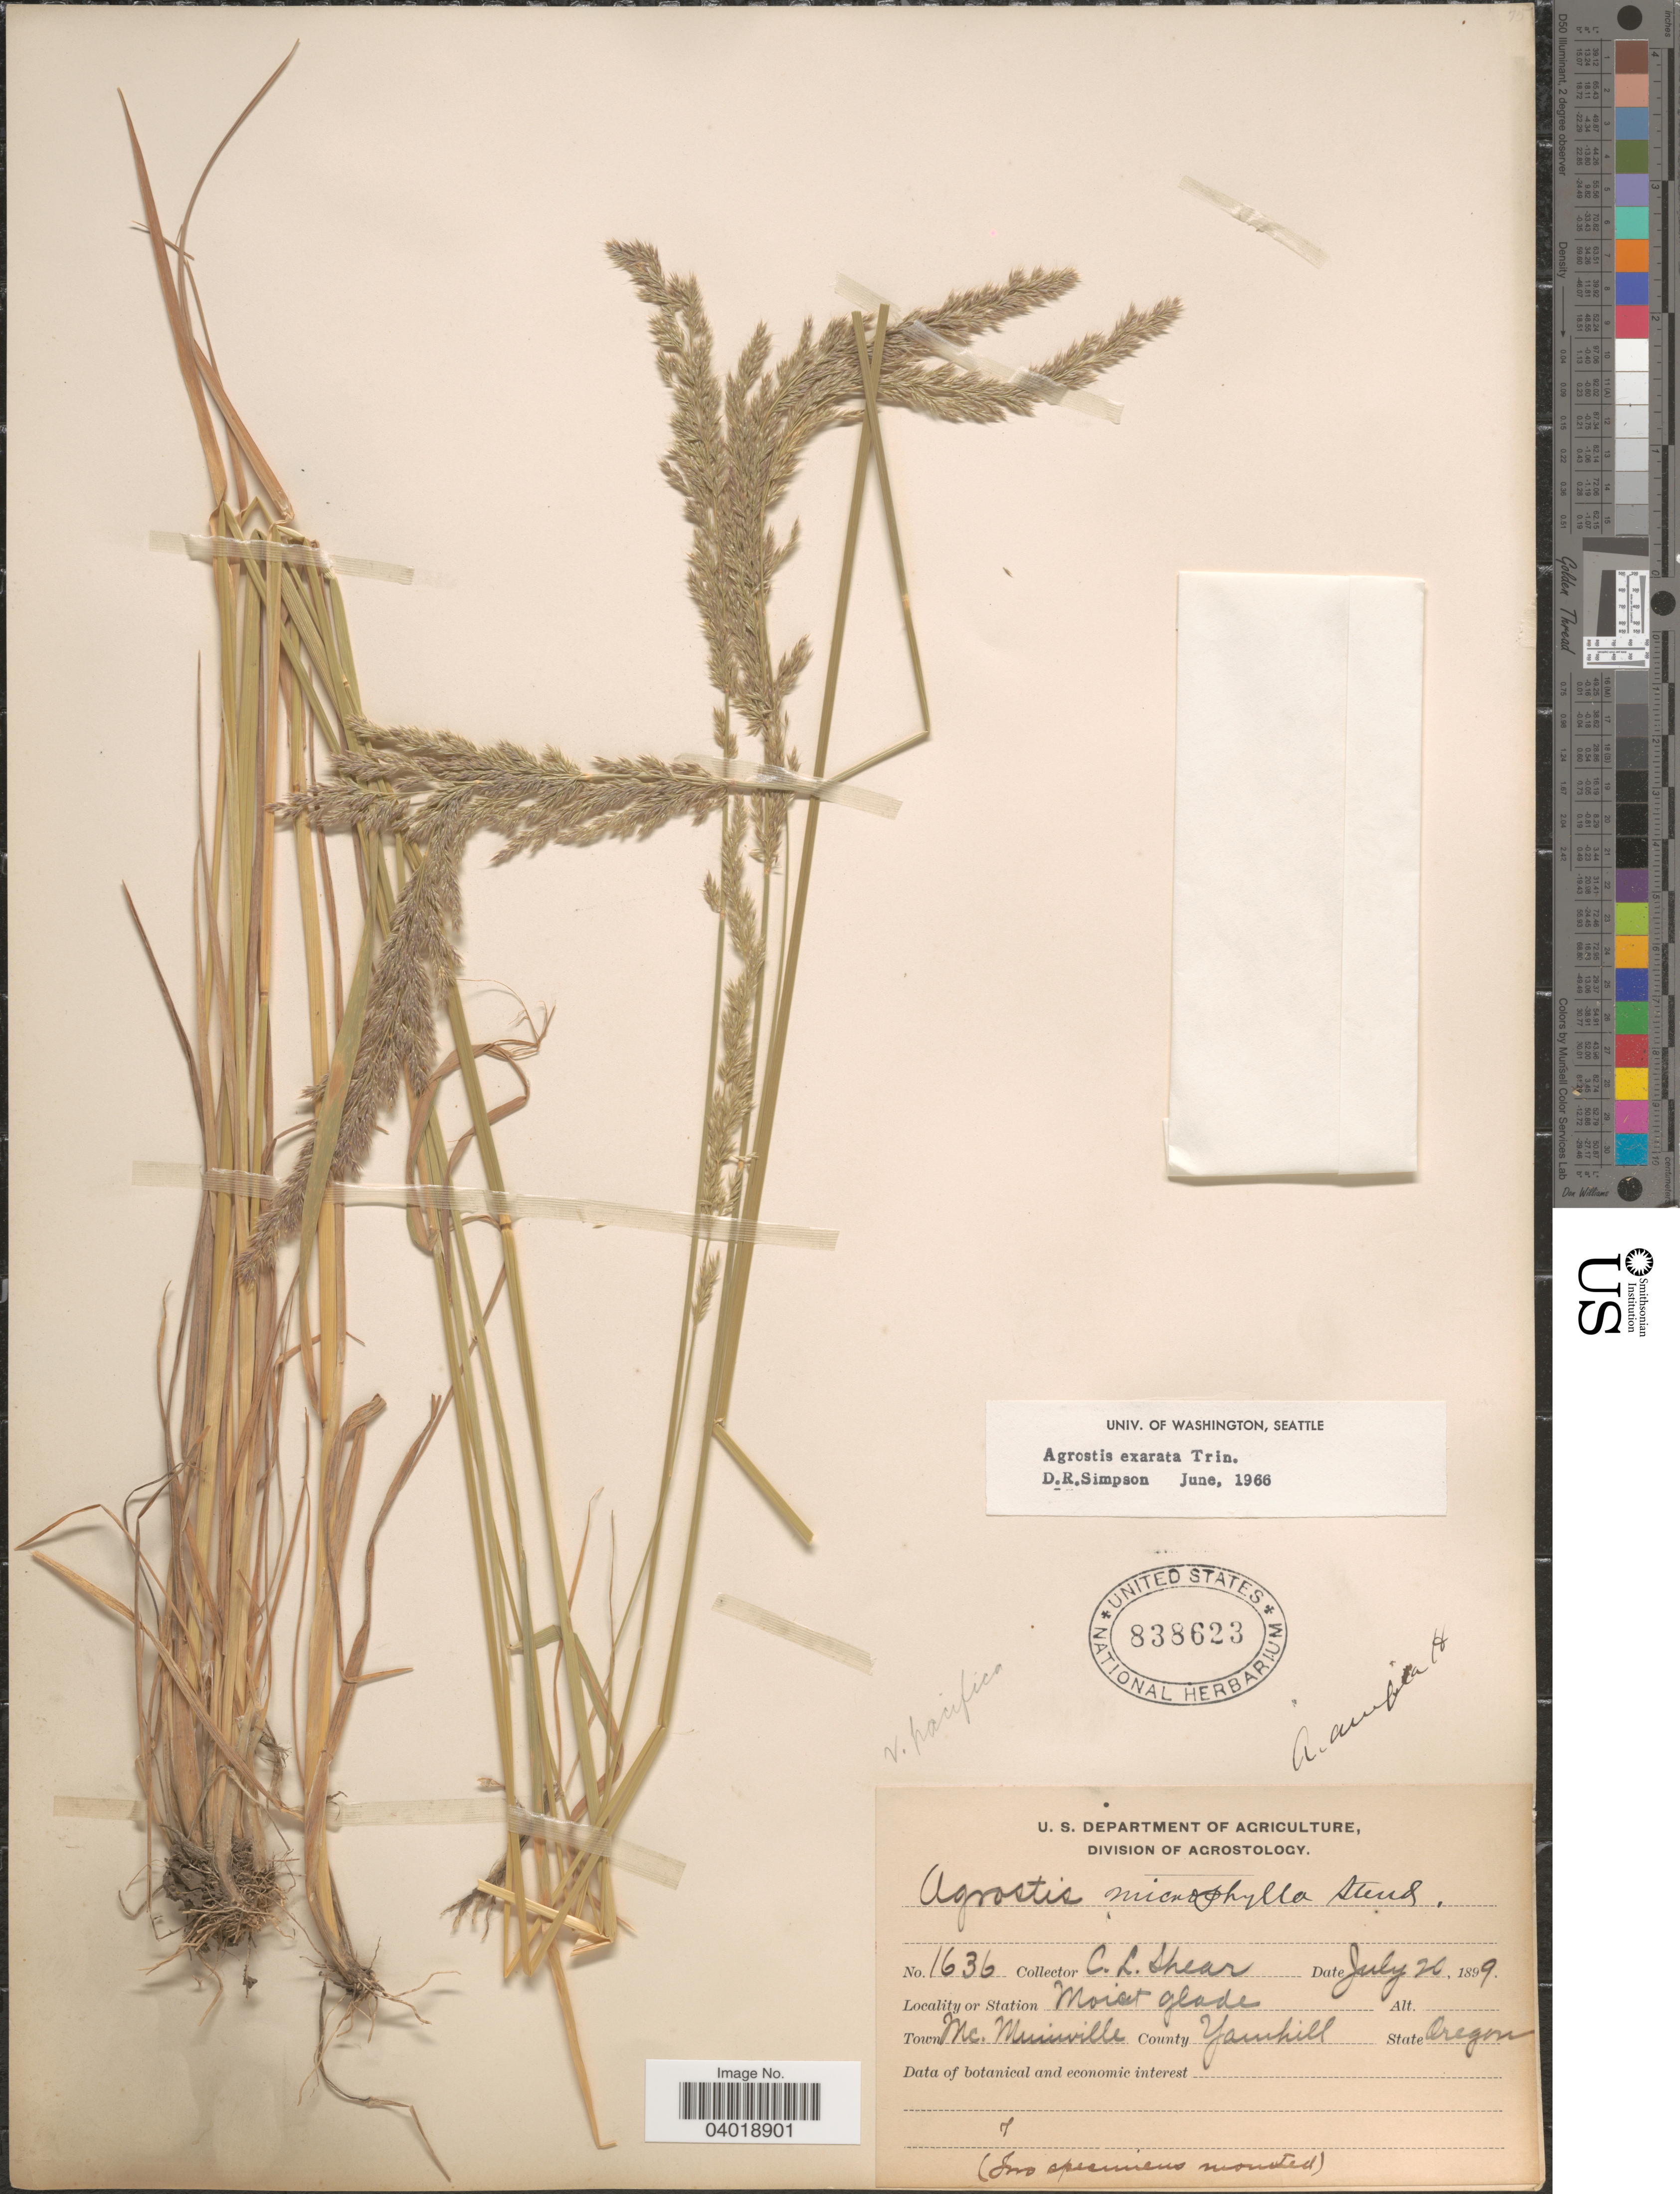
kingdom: Plantae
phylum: Tracheophyta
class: Liliopsida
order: Poales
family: Poaceae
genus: Agrostis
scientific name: Agrostis exarata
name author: Trin.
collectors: C. L. Shear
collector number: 1636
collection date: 1899-07-20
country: United States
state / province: Oregon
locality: Town McMinnville. County Yamhill.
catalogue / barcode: US 838623